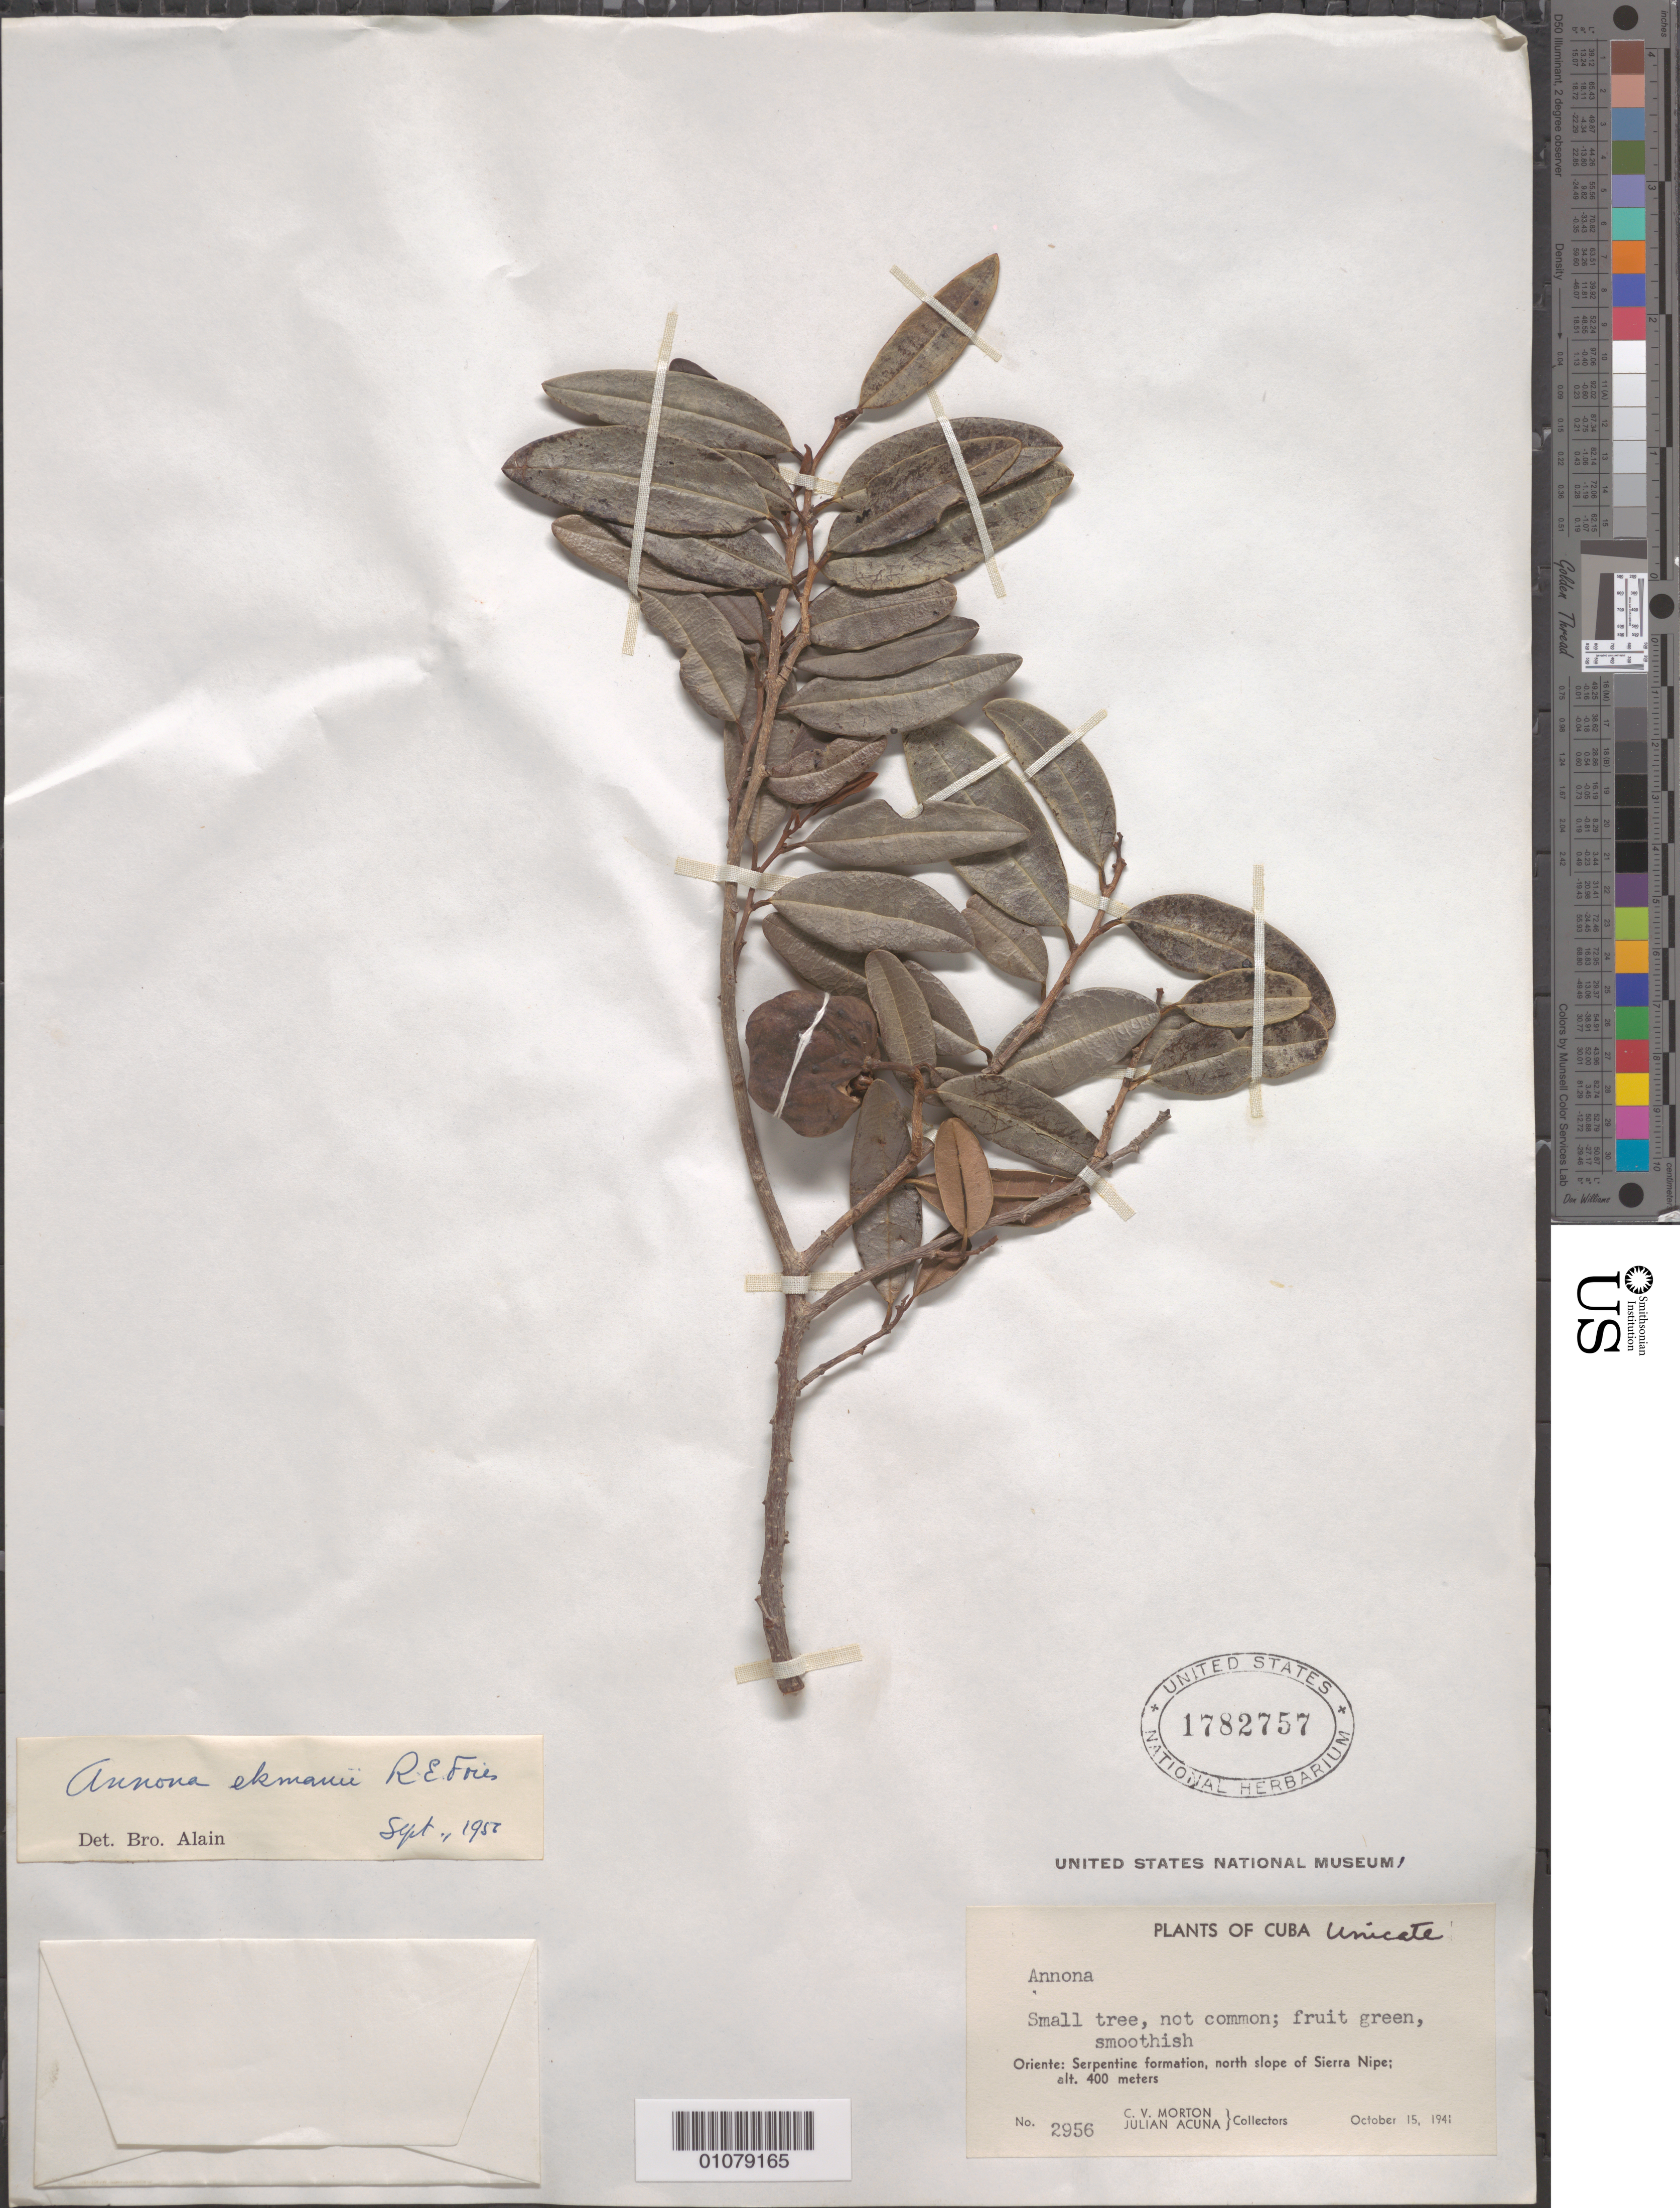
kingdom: Plantae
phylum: Tracheophyta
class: Magnoliopsida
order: Magnoliales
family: Annonaceae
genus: Annona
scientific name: Annona ekmanii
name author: R.E. Fr.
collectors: C. V. Morton & J. Acuña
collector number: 2956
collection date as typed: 15 Oct 1941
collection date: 1941-10-15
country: Cuba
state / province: Holguín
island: Cuba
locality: Oriente: Serpentine formation, north slope of Sierra Nipe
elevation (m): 400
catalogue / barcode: US 1782757